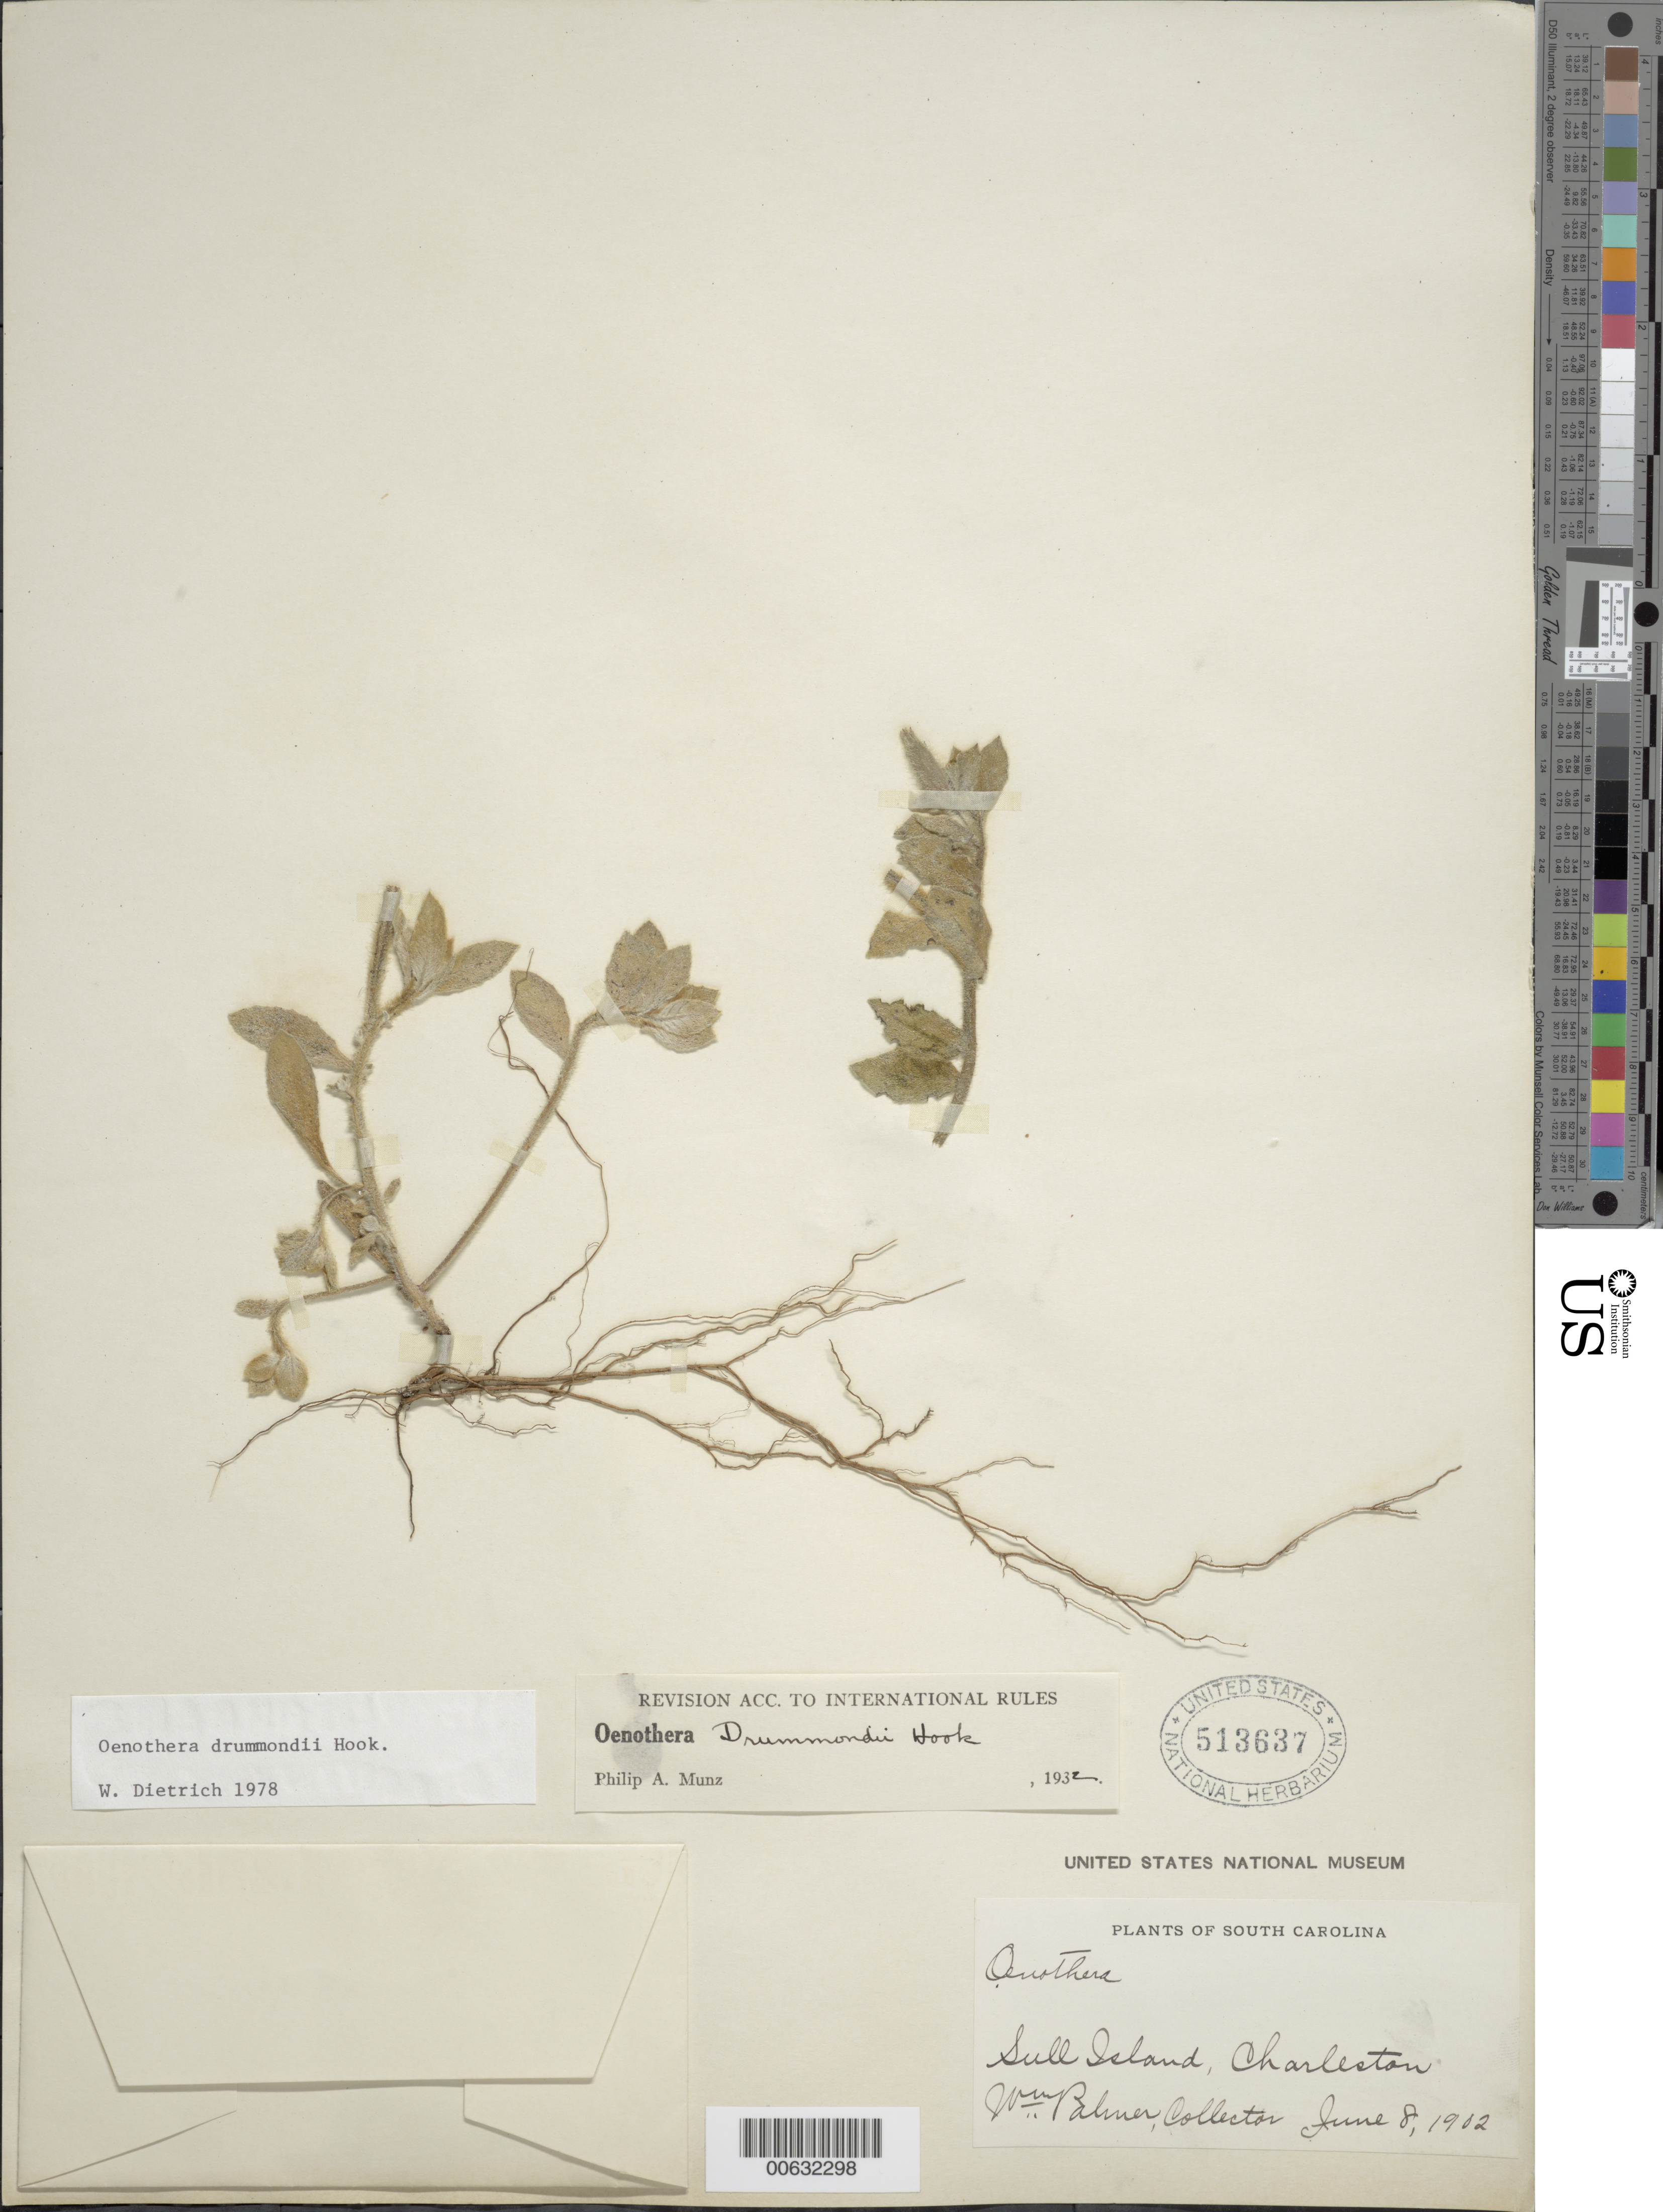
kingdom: Plantae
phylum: Tracheophyta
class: Magnoliopsida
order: Myrtales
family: Onagraceae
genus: Oenothera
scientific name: Oenothera drummondii subsp. drummondii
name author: Hook.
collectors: W. Palmer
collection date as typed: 08 Jun 1902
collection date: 1902-06-08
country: United States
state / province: South Carolina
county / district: Charleston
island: Sull Island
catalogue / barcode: US 513637